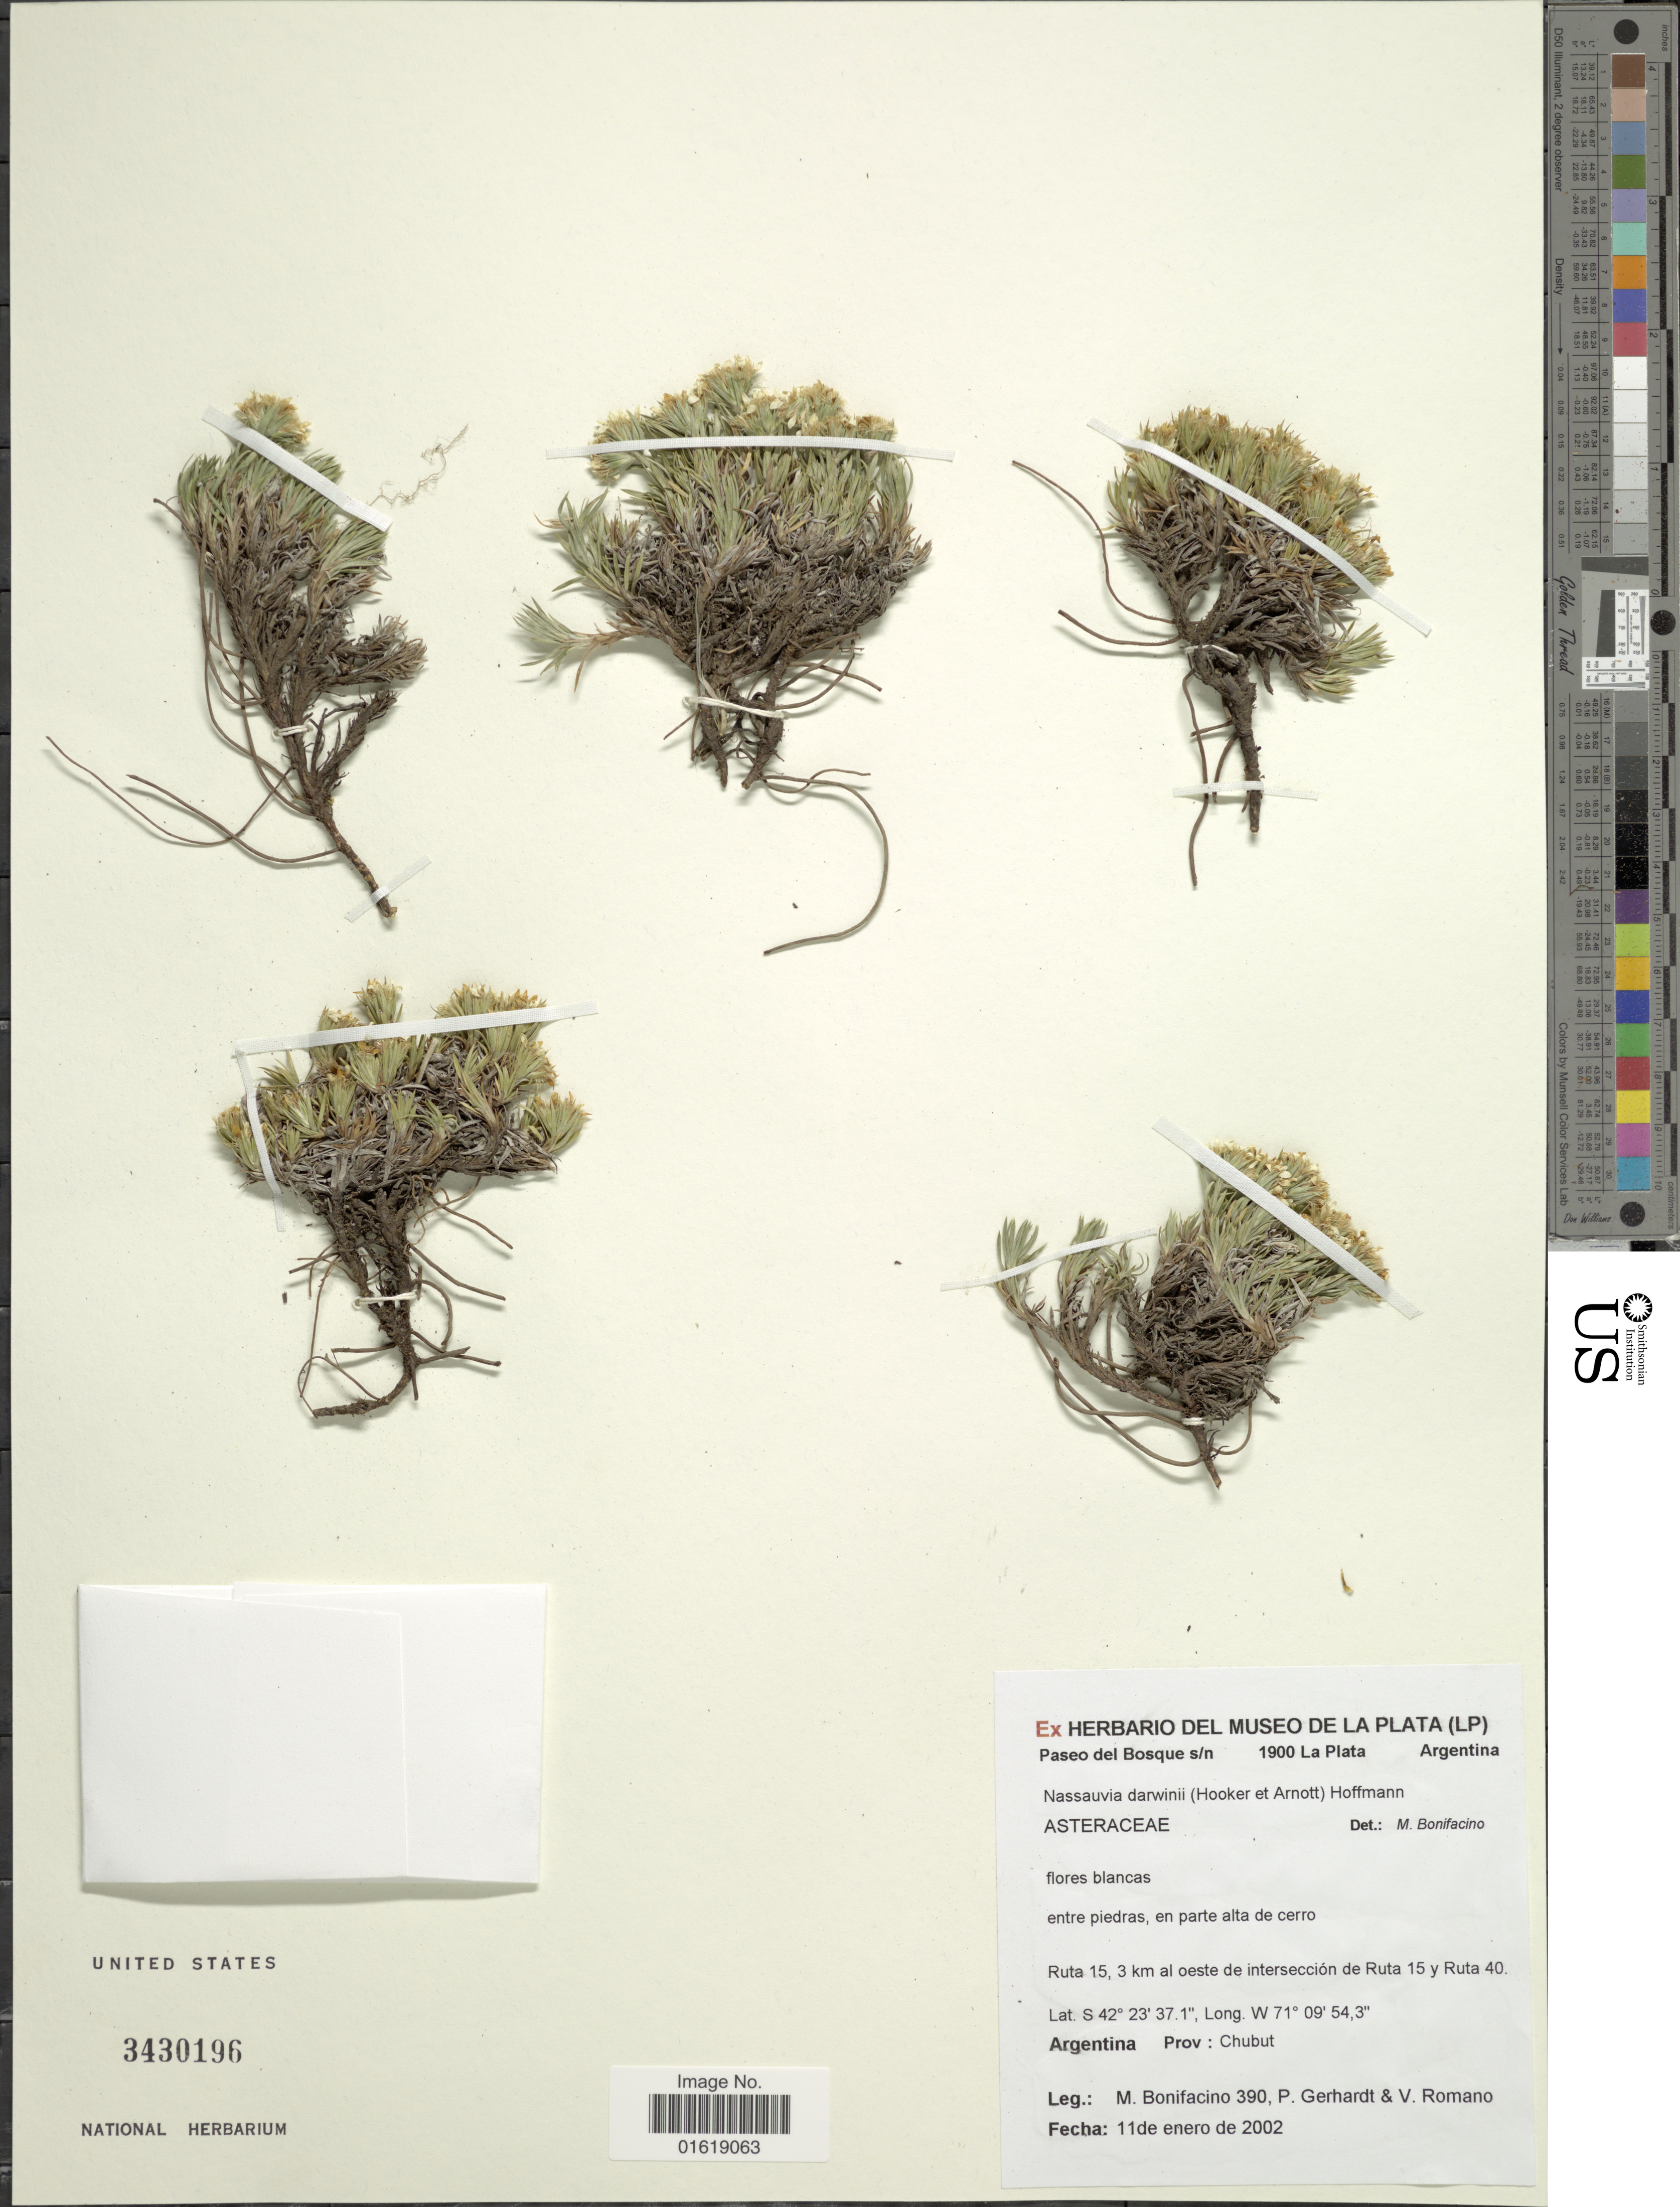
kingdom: Plantae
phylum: Tracheophyta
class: Magnoliopsida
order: Asterales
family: Asteraceae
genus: Nassauvia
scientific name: Nassauvia darwinii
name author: (Hook. & Arn.) O. Hoffm. & Dusén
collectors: M. Bonifacino, P. Gerhardt & V. Romano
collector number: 0390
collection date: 2002-01-11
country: Argentina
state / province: Chubut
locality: Ruta 15, 3 km al oeste de intersección de Ruta 15 y Ruta 40.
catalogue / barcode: US 3430196